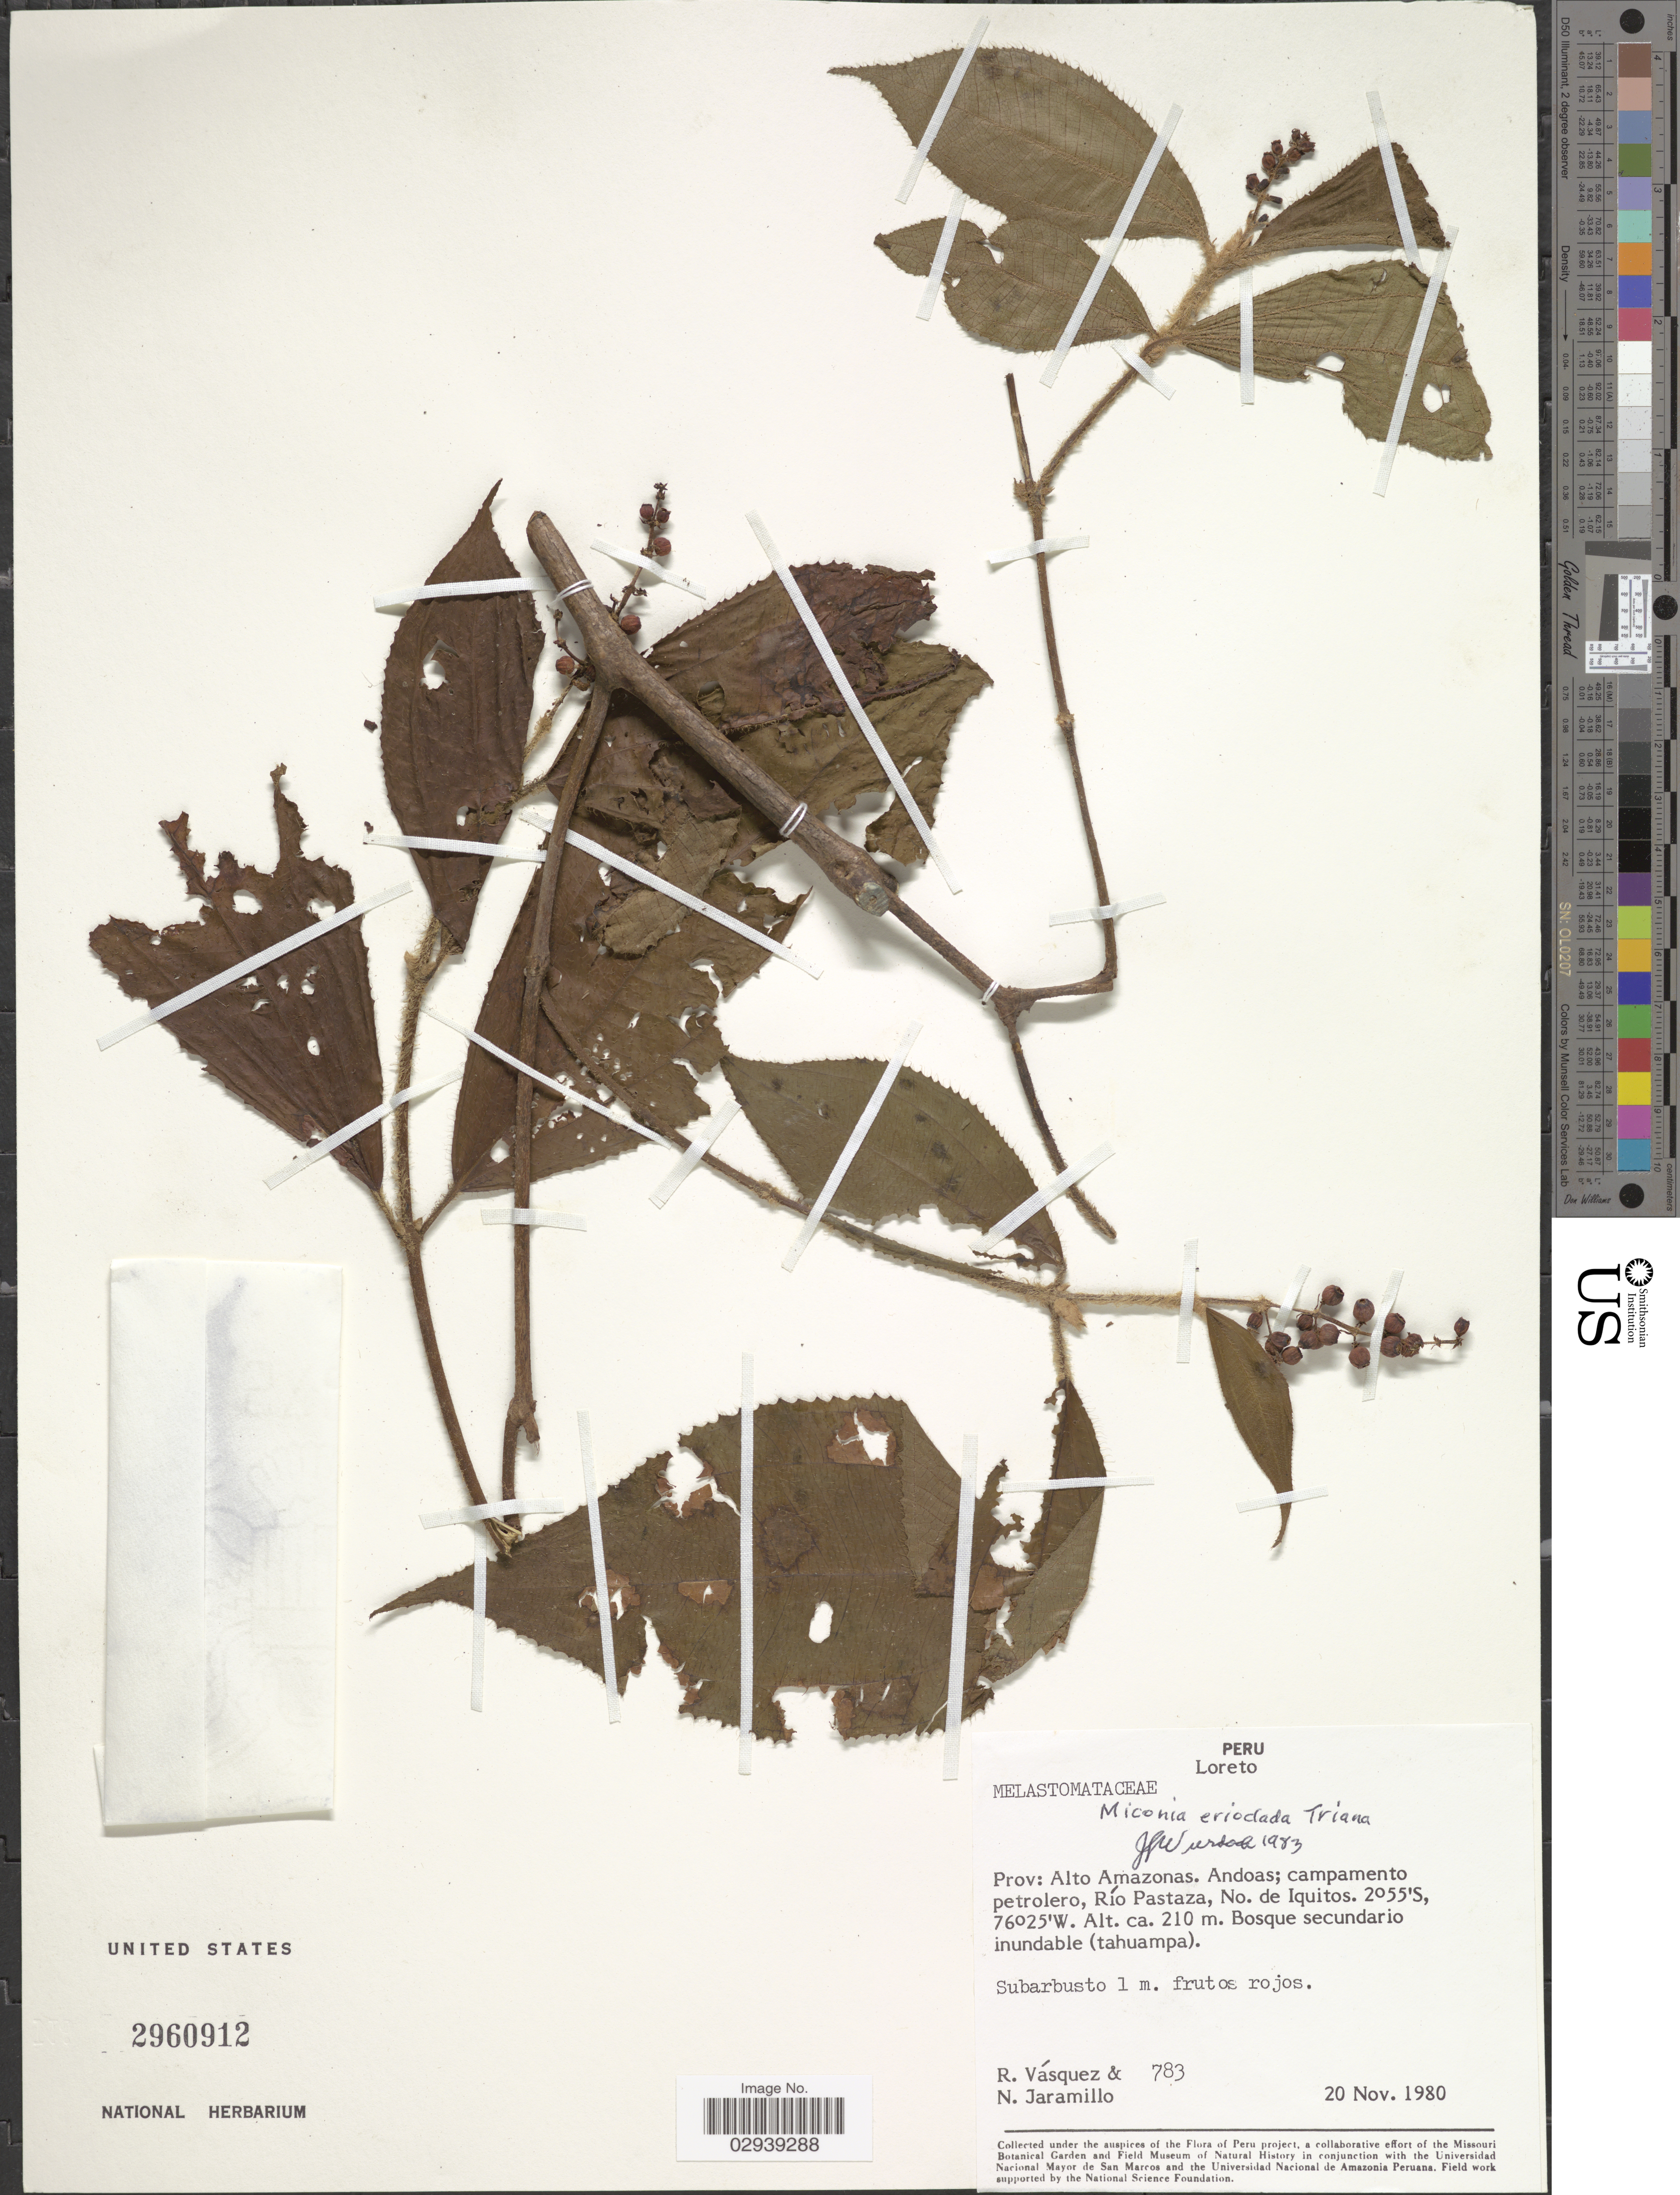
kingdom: Plantae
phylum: Tracheophyta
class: Magnoliopsida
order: Myrtales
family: Melastomataceae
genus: Miconia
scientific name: Miconia erioclada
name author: Triana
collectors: R. Vásquez & N. Jaramillo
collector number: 783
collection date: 1980-11-20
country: Peru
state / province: Loreto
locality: Prov: Alto Amazonas. Andoas; campamento petrolero, Río Pastaza, No. de Iquitos.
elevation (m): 210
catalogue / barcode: US 2960912